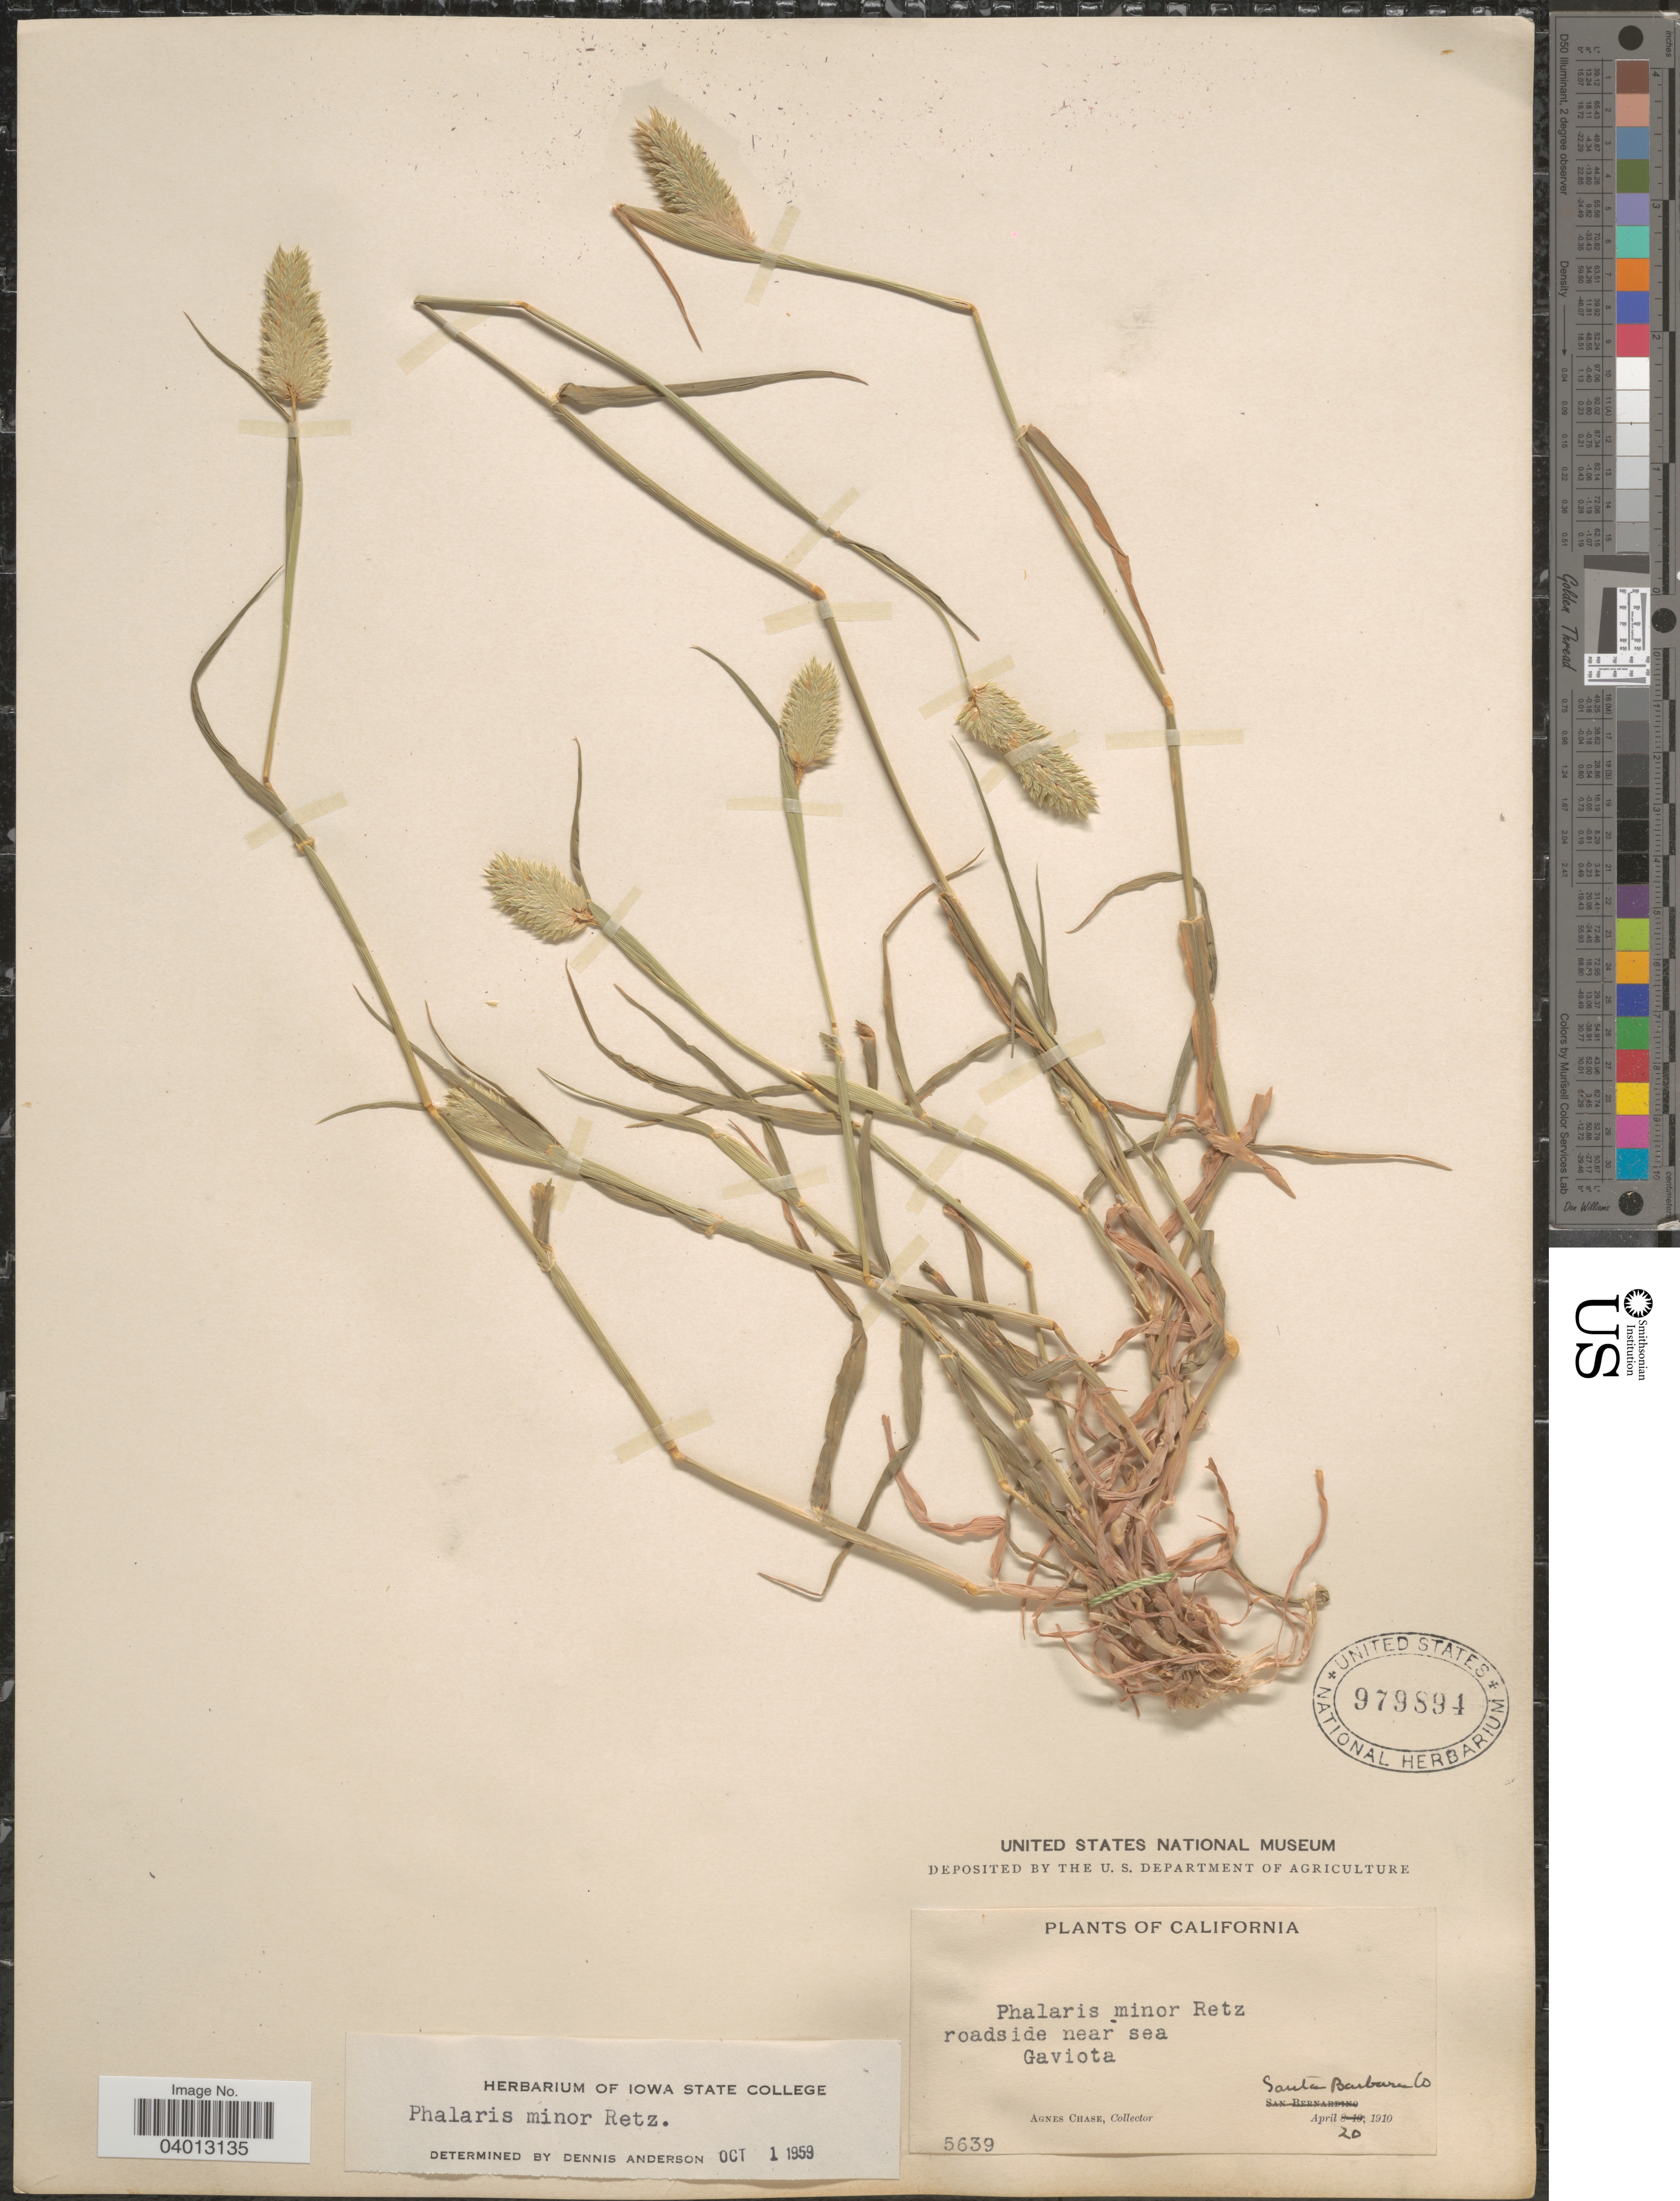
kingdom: Plantae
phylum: Tracheophyta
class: Liliopsida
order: Poales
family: Poaceae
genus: Phalaris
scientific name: Phalaris minor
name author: Retz.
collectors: A. Chase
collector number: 5639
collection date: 1910-04-20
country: United States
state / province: California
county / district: Santa Barbara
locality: Roadside near sea. Gaviota. Santa Barbara Co.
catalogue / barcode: US 979894